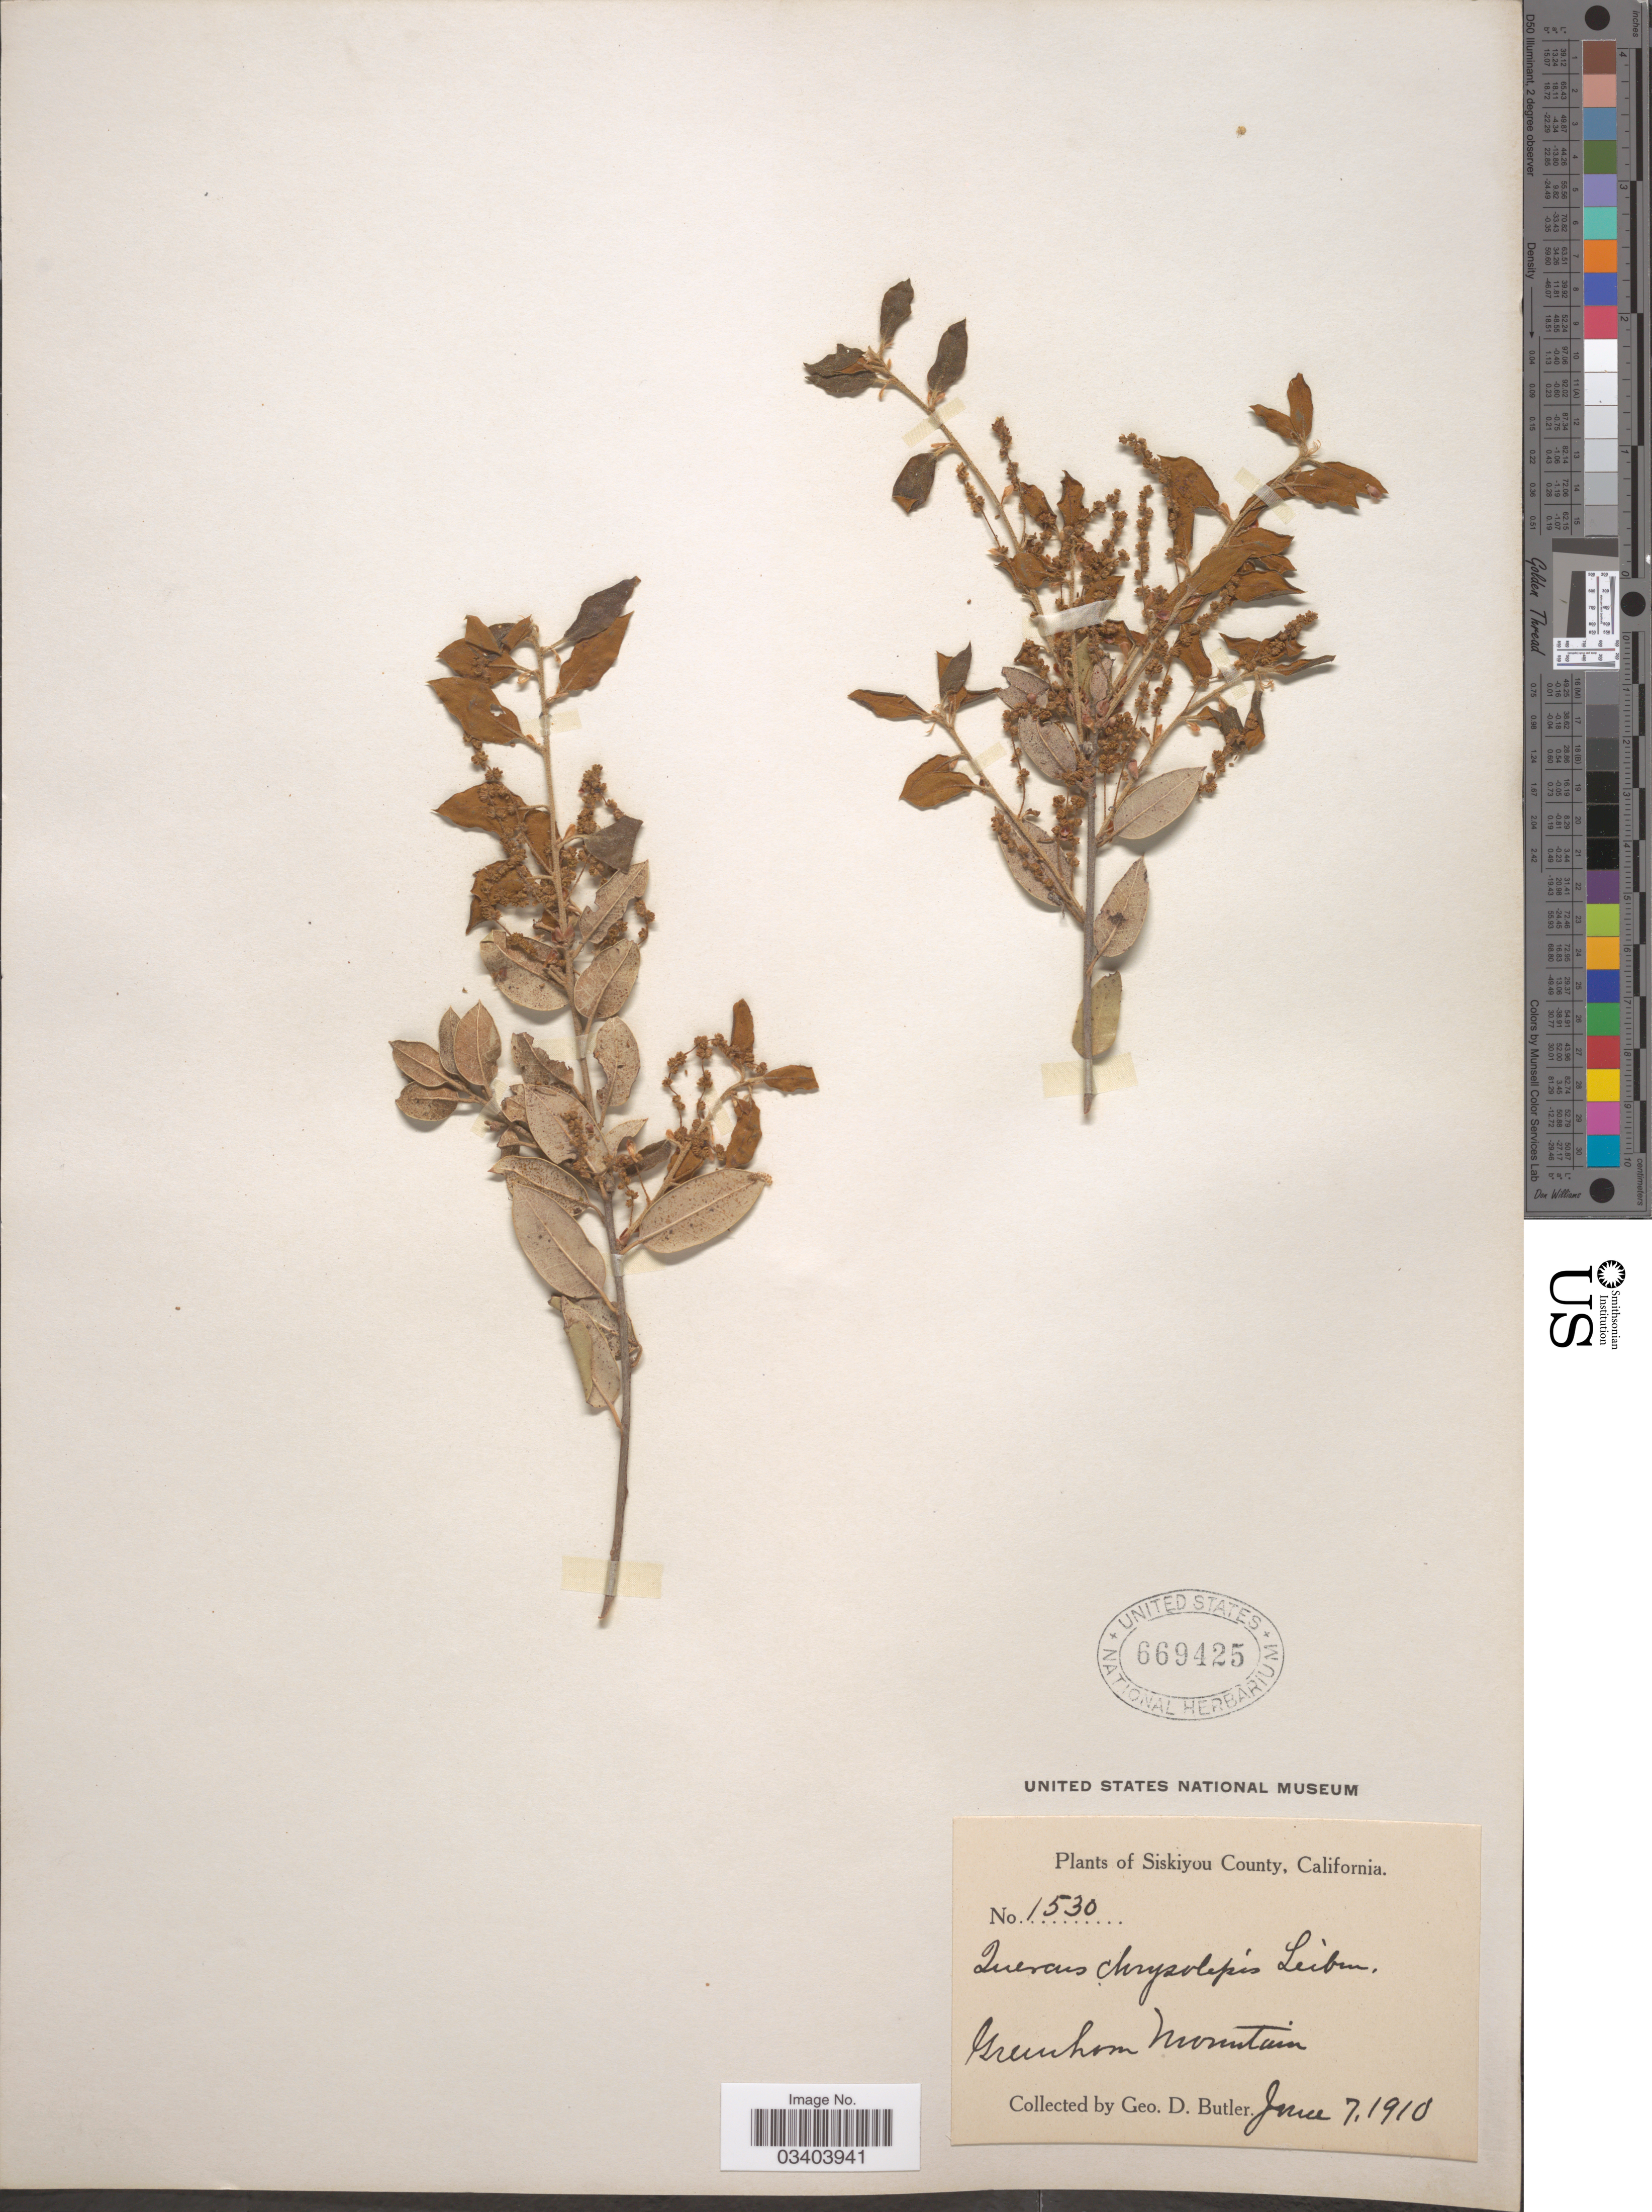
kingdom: Plantae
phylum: Tracheophyta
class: Magnoliopsida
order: Fagales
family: Fagaceae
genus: Quercus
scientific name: Quercus chrysolepis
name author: Liebm.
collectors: G. D. Butler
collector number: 1530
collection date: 1910-06-07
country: United States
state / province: California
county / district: Siskiyou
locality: Siskiyou County. Greenhorn Mountain.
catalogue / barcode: US 669425